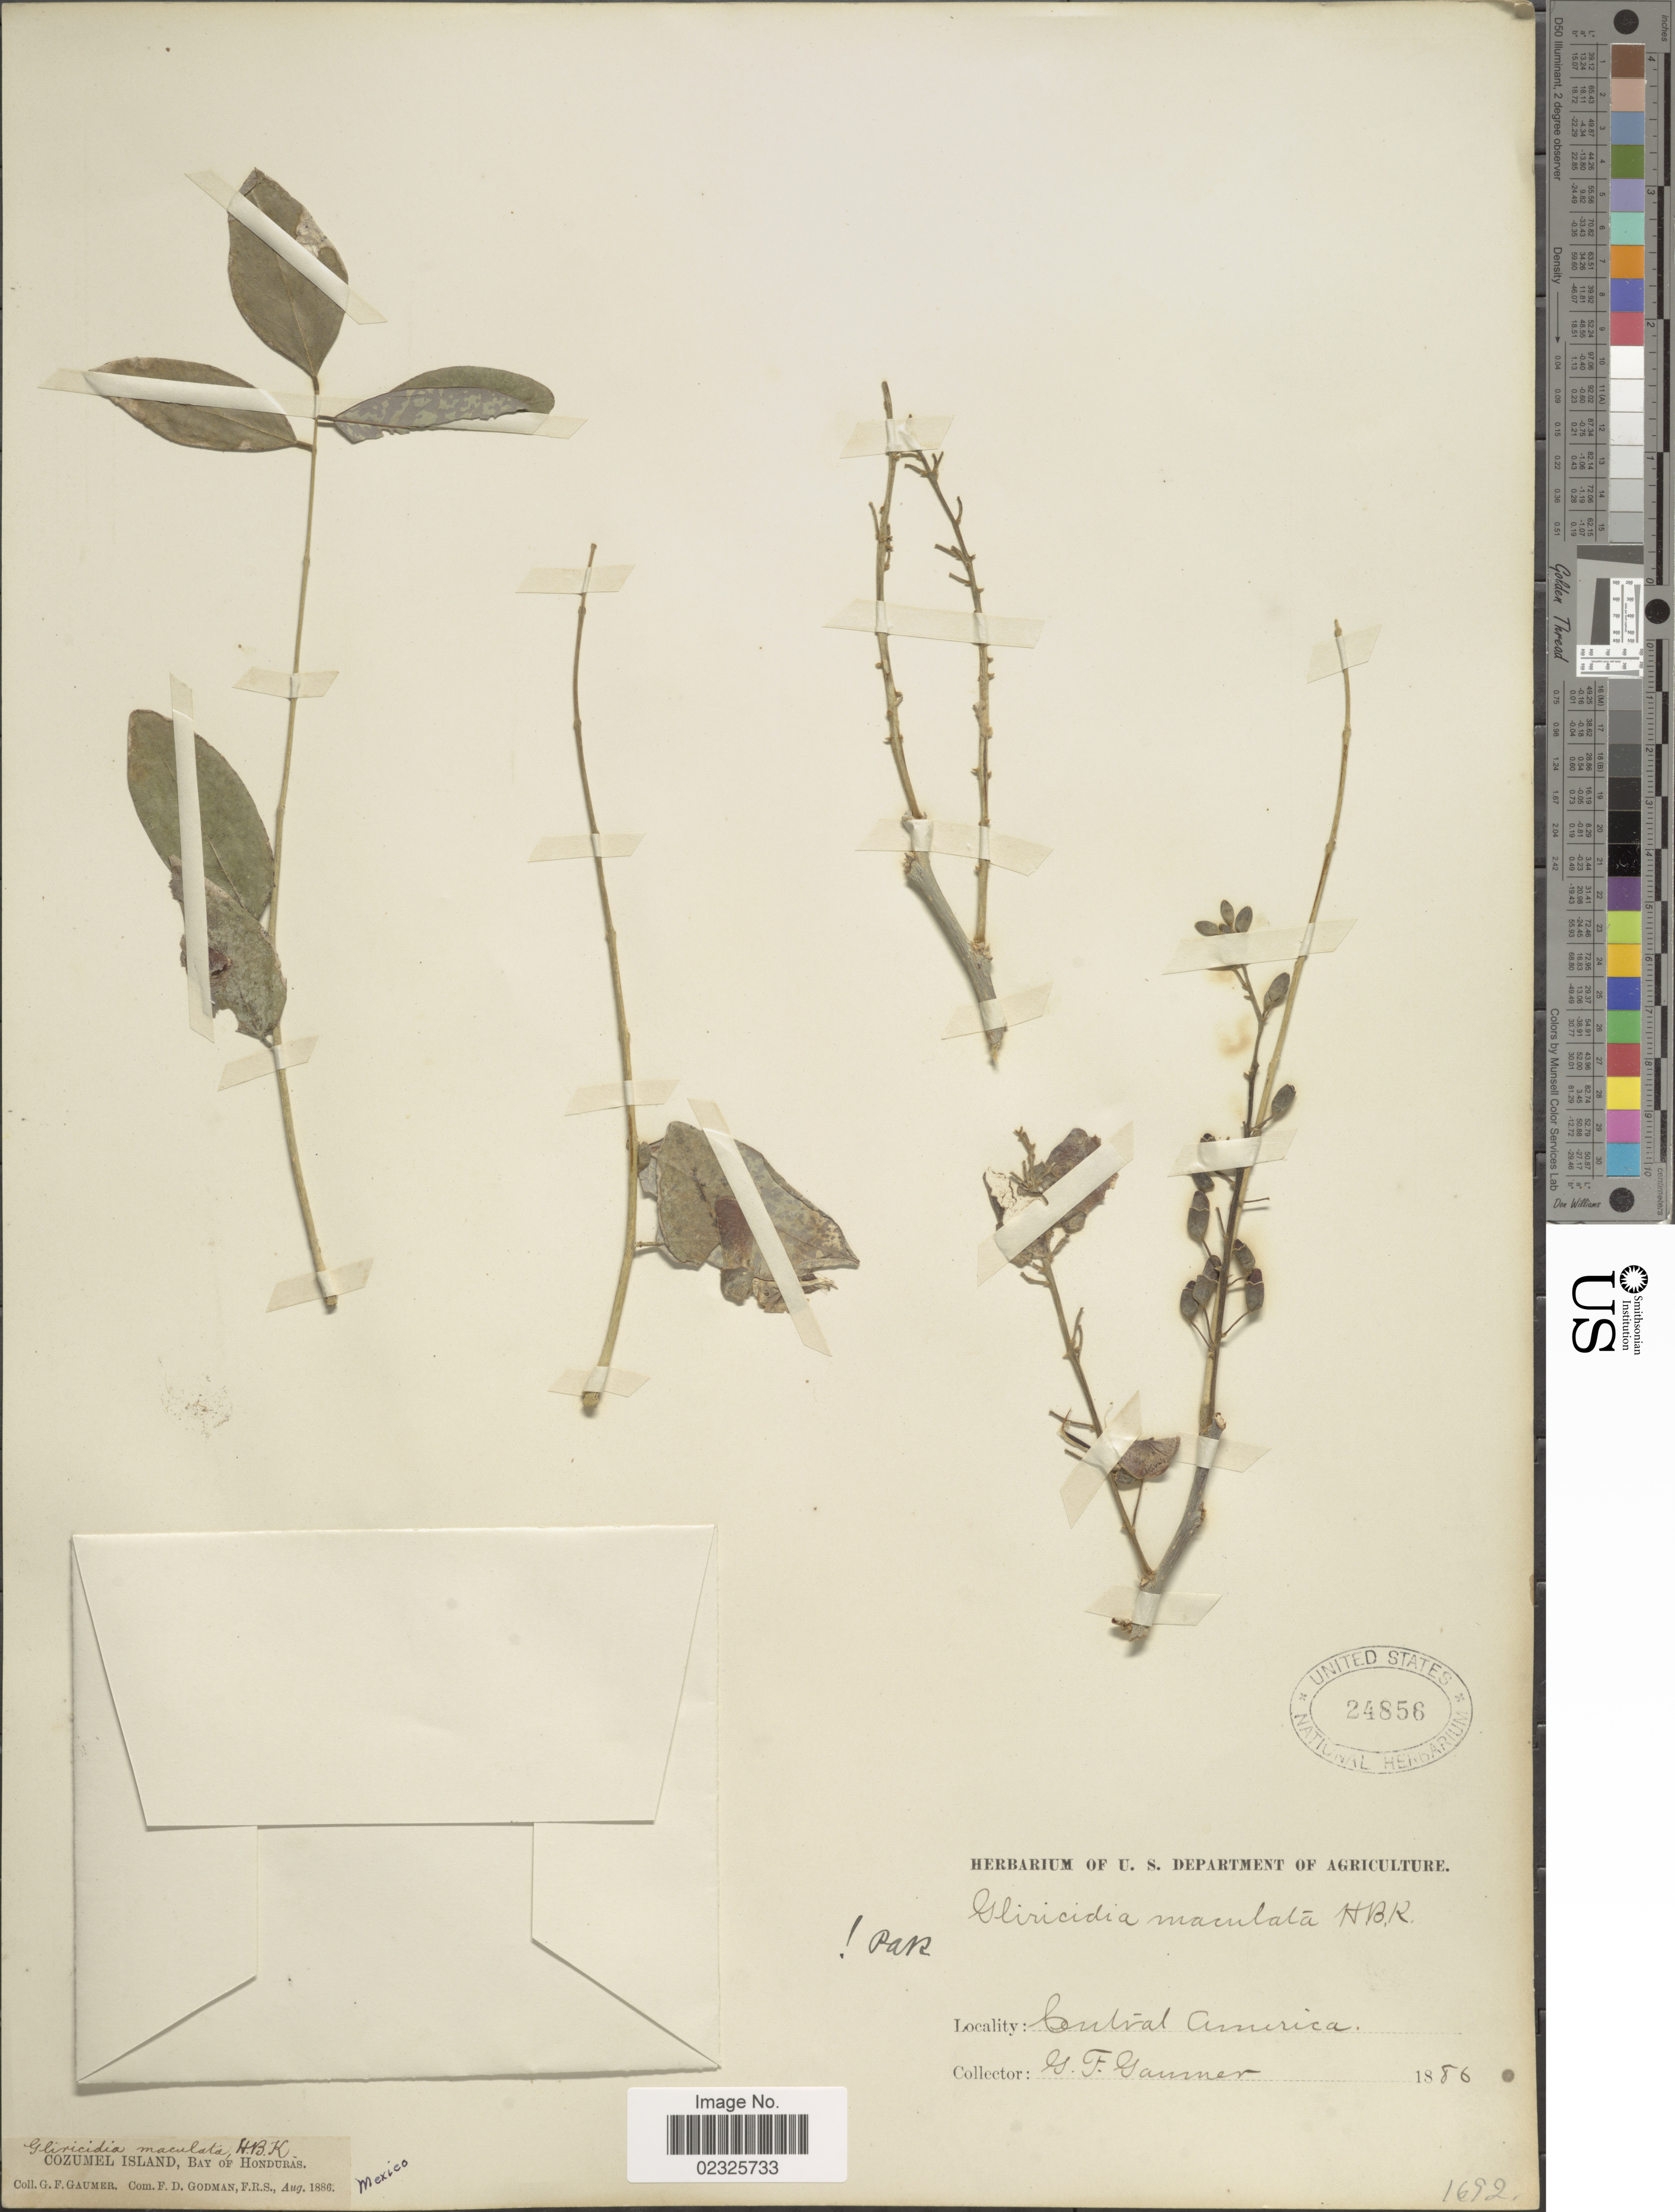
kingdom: Plantae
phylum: Tracheophyta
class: Magnoliopsida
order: Fabales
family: Fabaceae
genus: Gliricidia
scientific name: Gliricidia sepium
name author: (Jacq.) Kunth ex Walp.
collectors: G. F. Gaumer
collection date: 1886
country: Mexico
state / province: Quintana Roo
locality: Cozumel Island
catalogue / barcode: US 24856